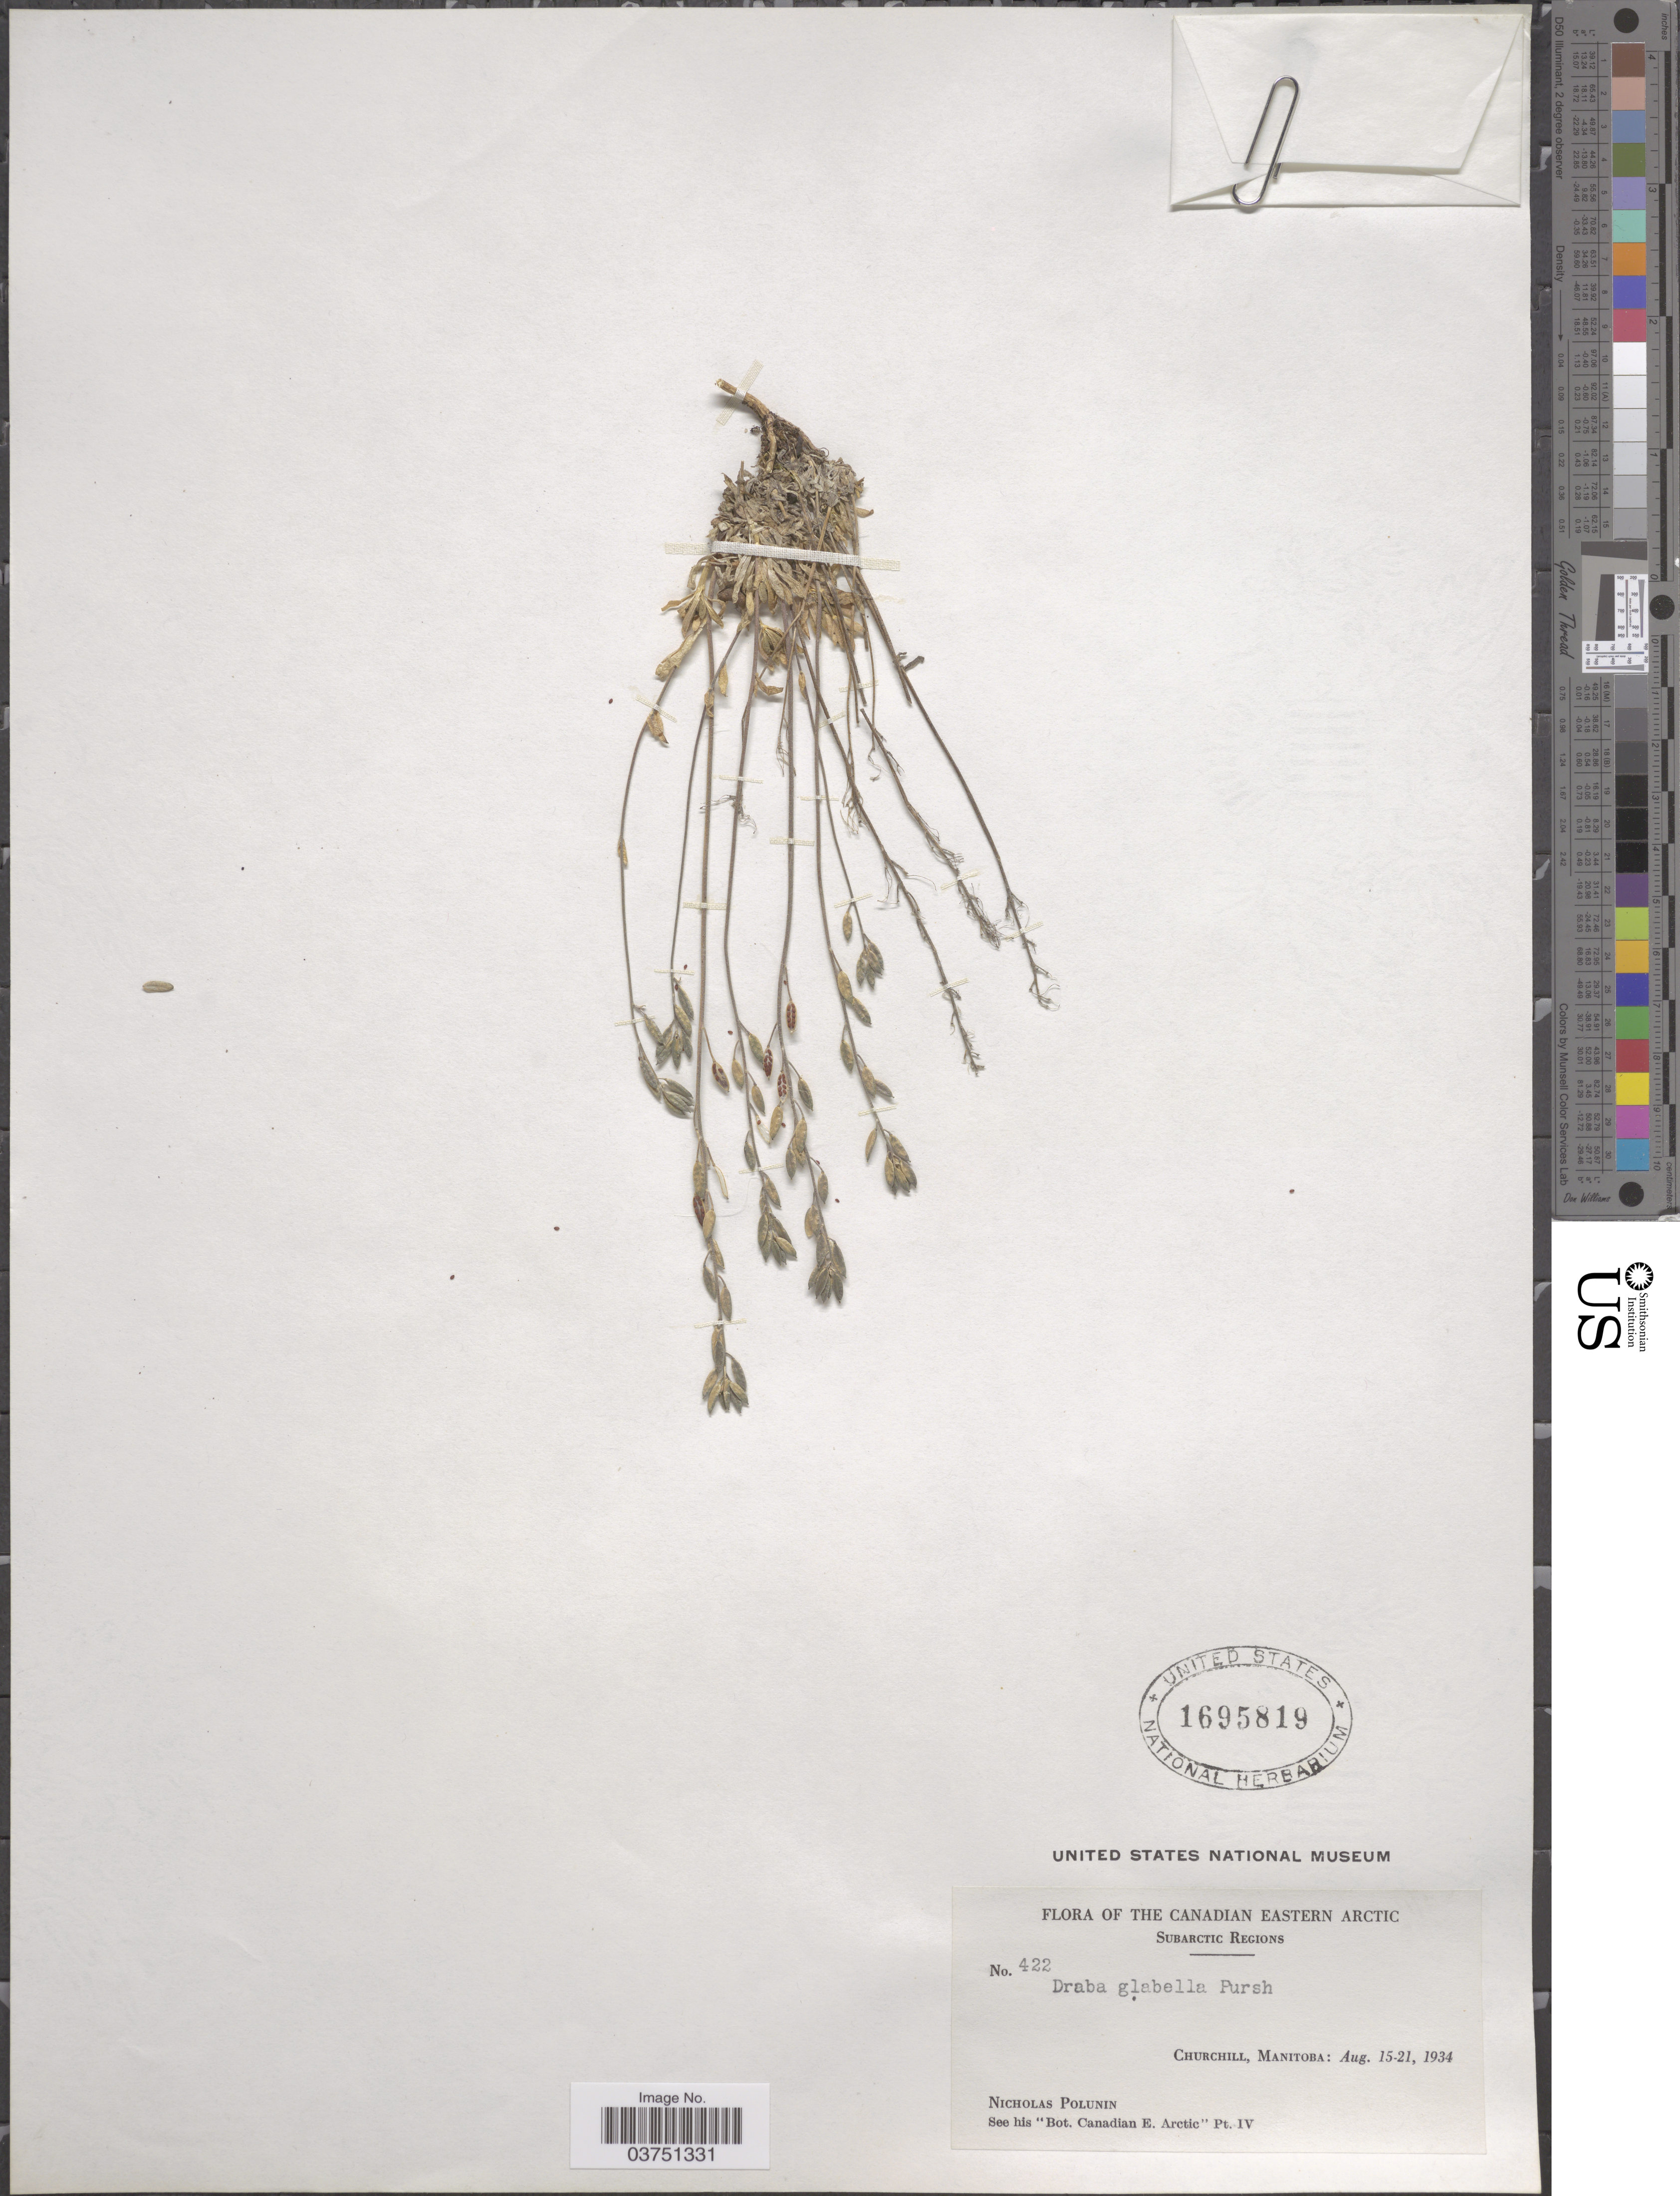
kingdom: Plantae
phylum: Tracheophyta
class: Magnoliopsida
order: Brassicales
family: Brassicaceae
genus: Draba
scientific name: Draba glabella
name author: Pursh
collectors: N. V. Polunin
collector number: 422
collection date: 1934-08-15/1934-08-21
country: Canada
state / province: Manitoba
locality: The Canadian Eastern Arctic; Subarctic Regions. Churchill.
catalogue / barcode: US 1695819